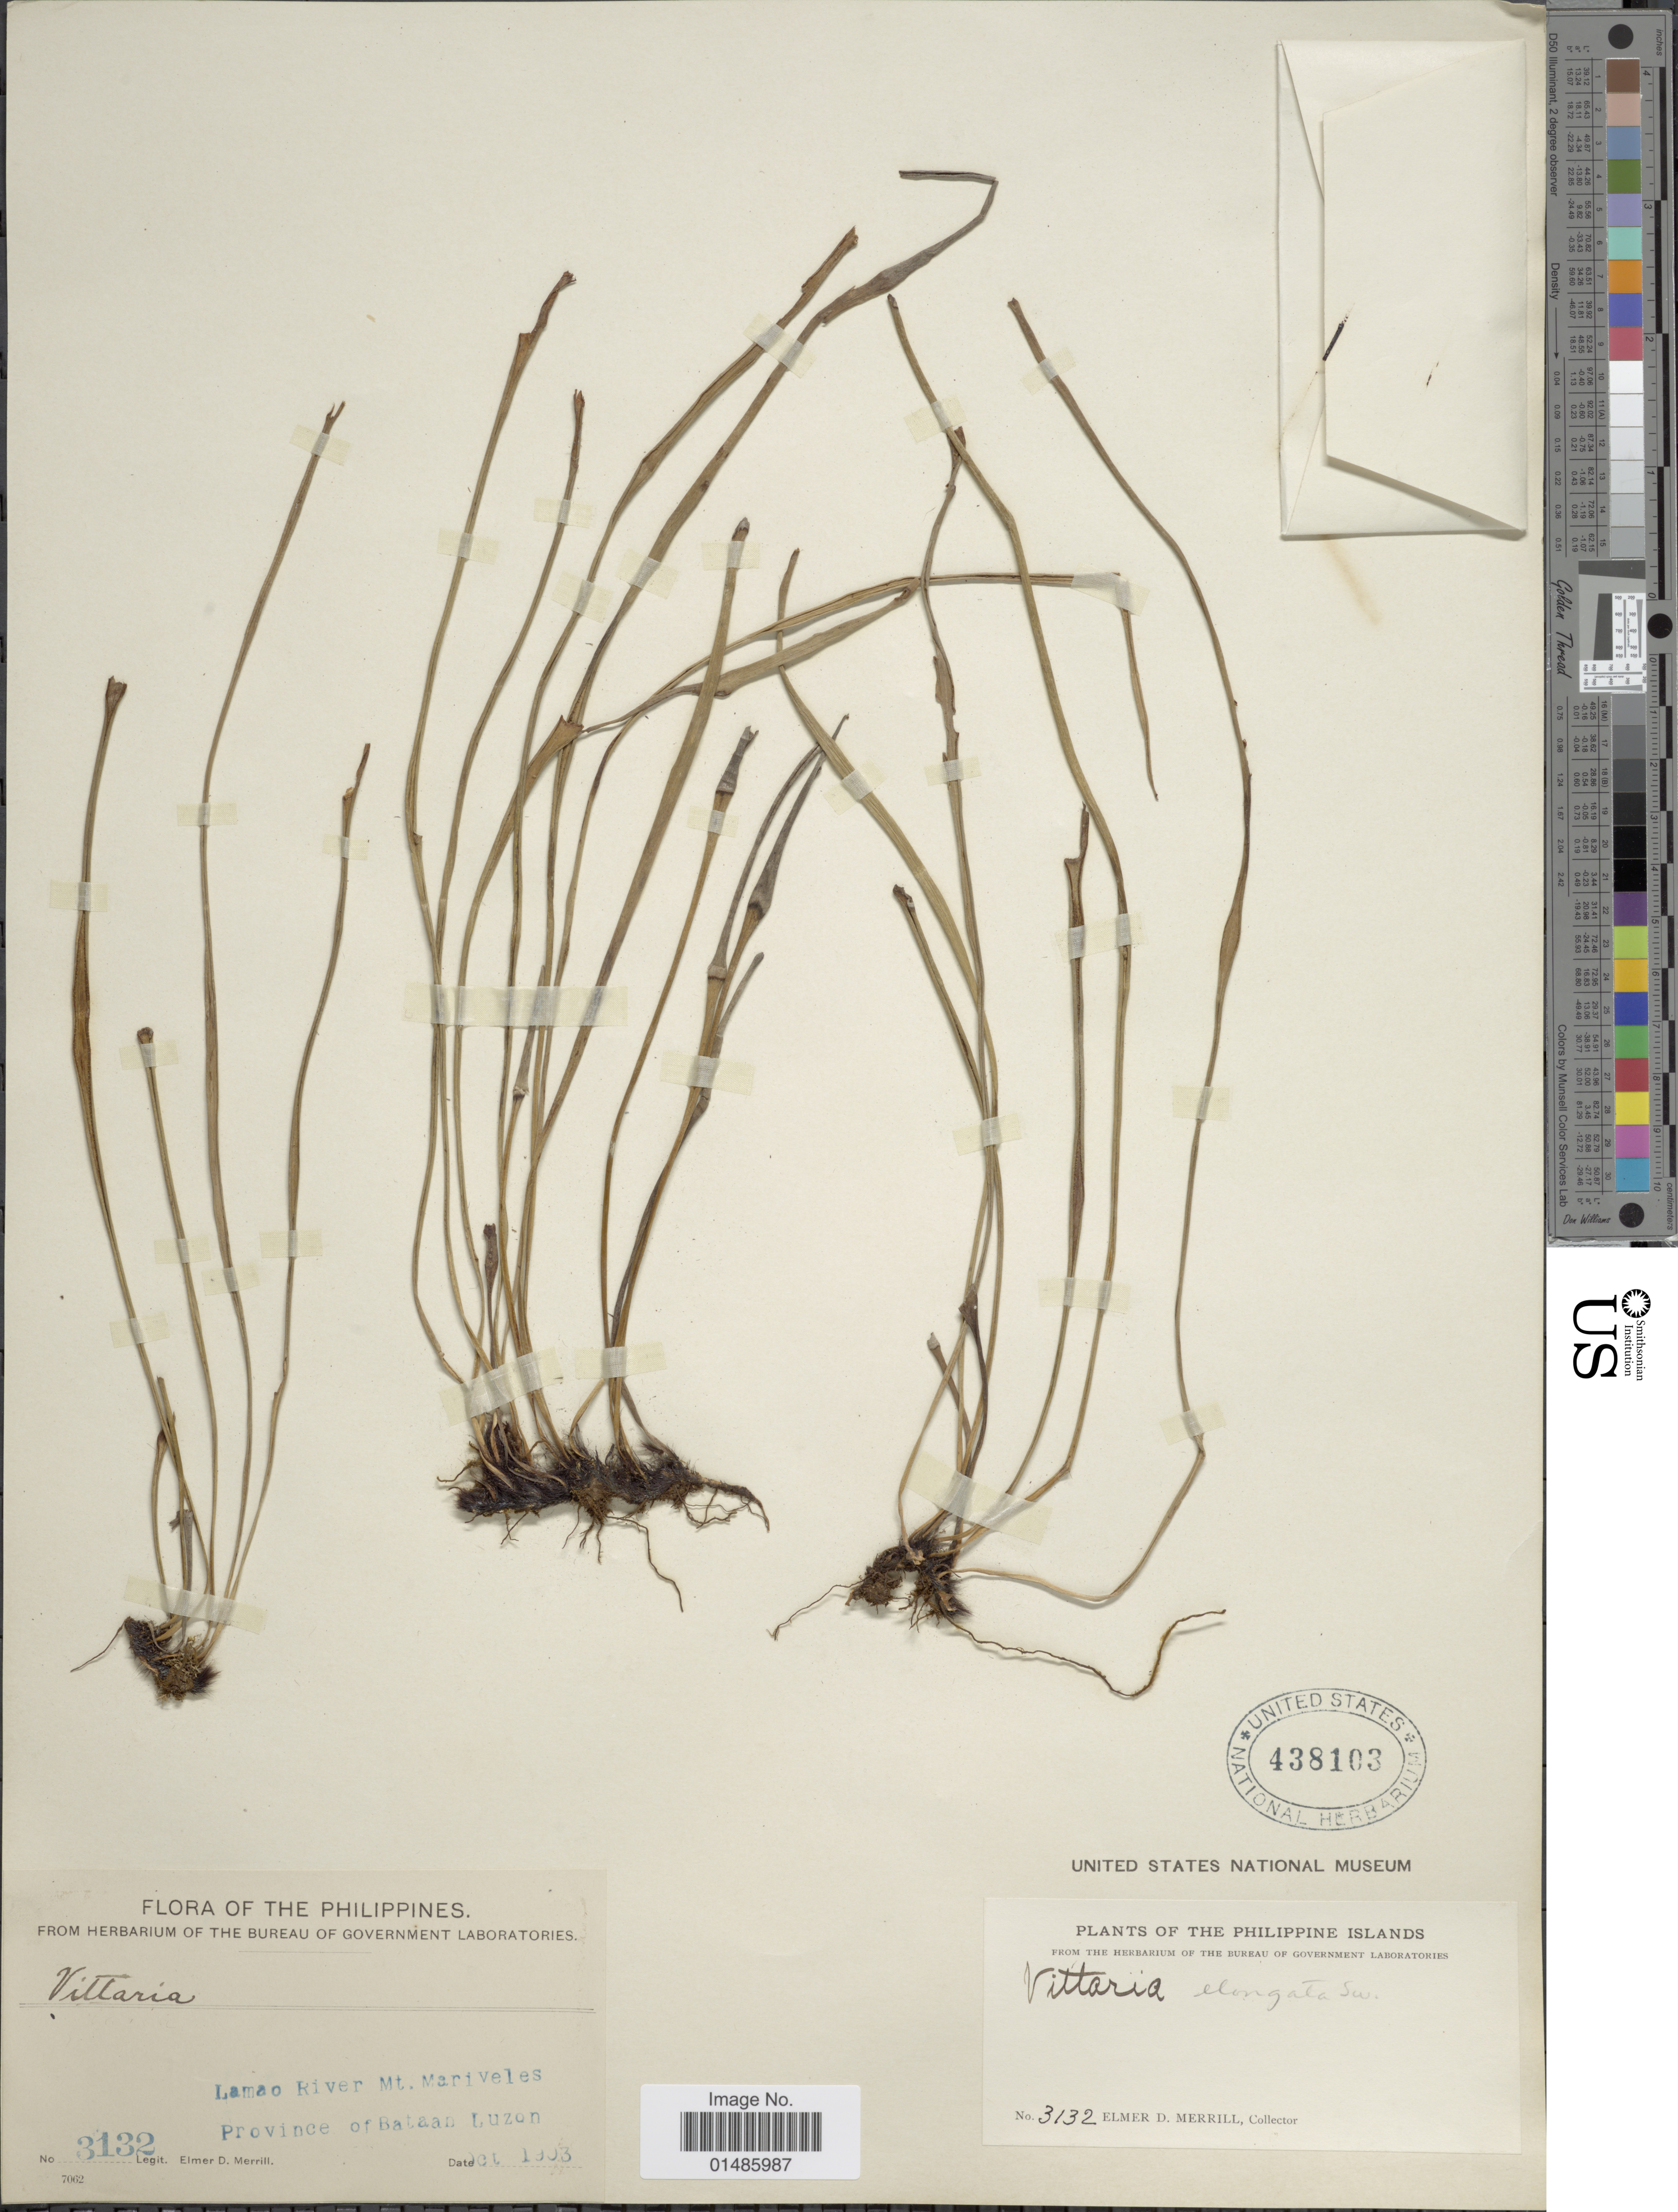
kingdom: Plantae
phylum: Tracheophyta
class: Polypodiopsida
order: Polypodiales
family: Pteridaceae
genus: Haplopteris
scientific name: Haplopteris elongata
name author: (Sw.) Crane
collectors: E. D. Merrill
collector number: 3132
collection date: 1903-10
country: Philippines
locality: Lamao River, Mt. Mariveles, Province of Bataan, Luzon.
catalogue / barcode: US 438103